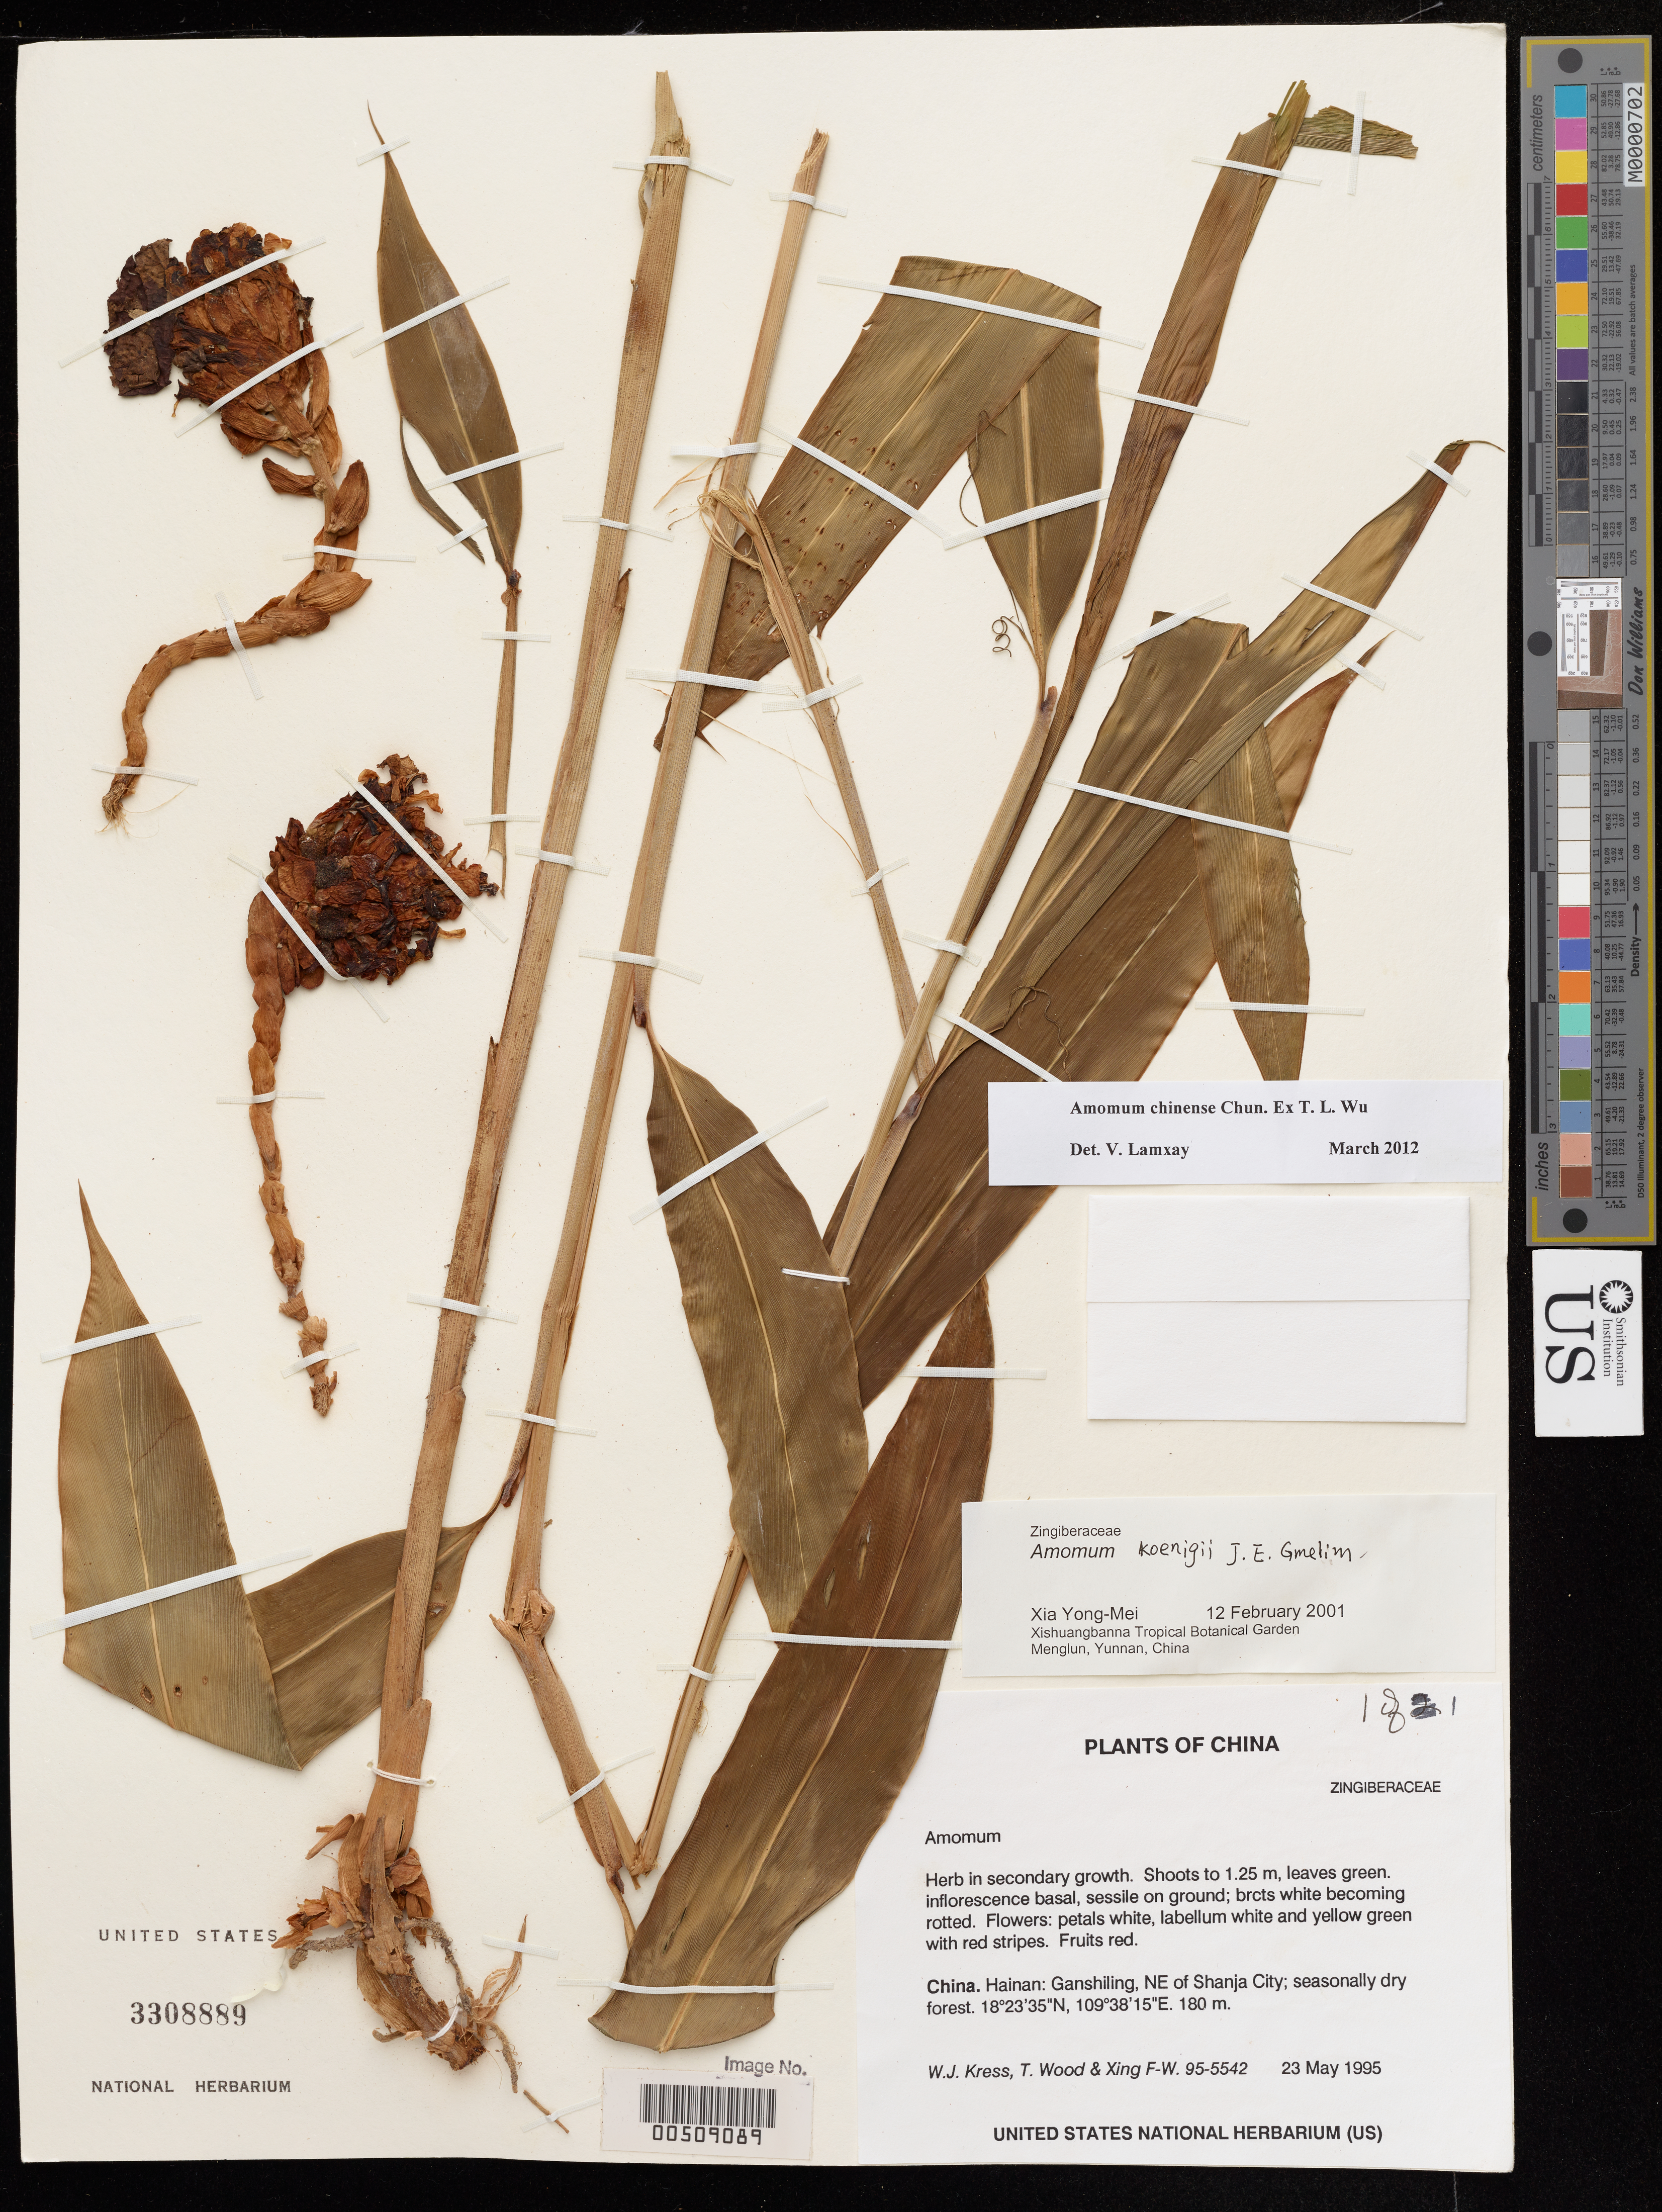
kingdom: Plantae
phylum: Tracheophyta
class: Liliopsida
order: Zingiberales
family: Zingiberaceae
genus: Amomum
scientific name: Amomum chinense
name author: Chun ex T.L. Wu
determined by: Lamxay, V.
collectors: W. J. Kress, T. Wood & F. Xing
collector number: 95-5542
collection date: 1995-05-23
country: China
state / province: Hainan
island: Hainan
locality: Ganshiling, NE of Shanja City; seasonally dry forest.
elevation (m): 180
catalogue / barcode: US 3308889